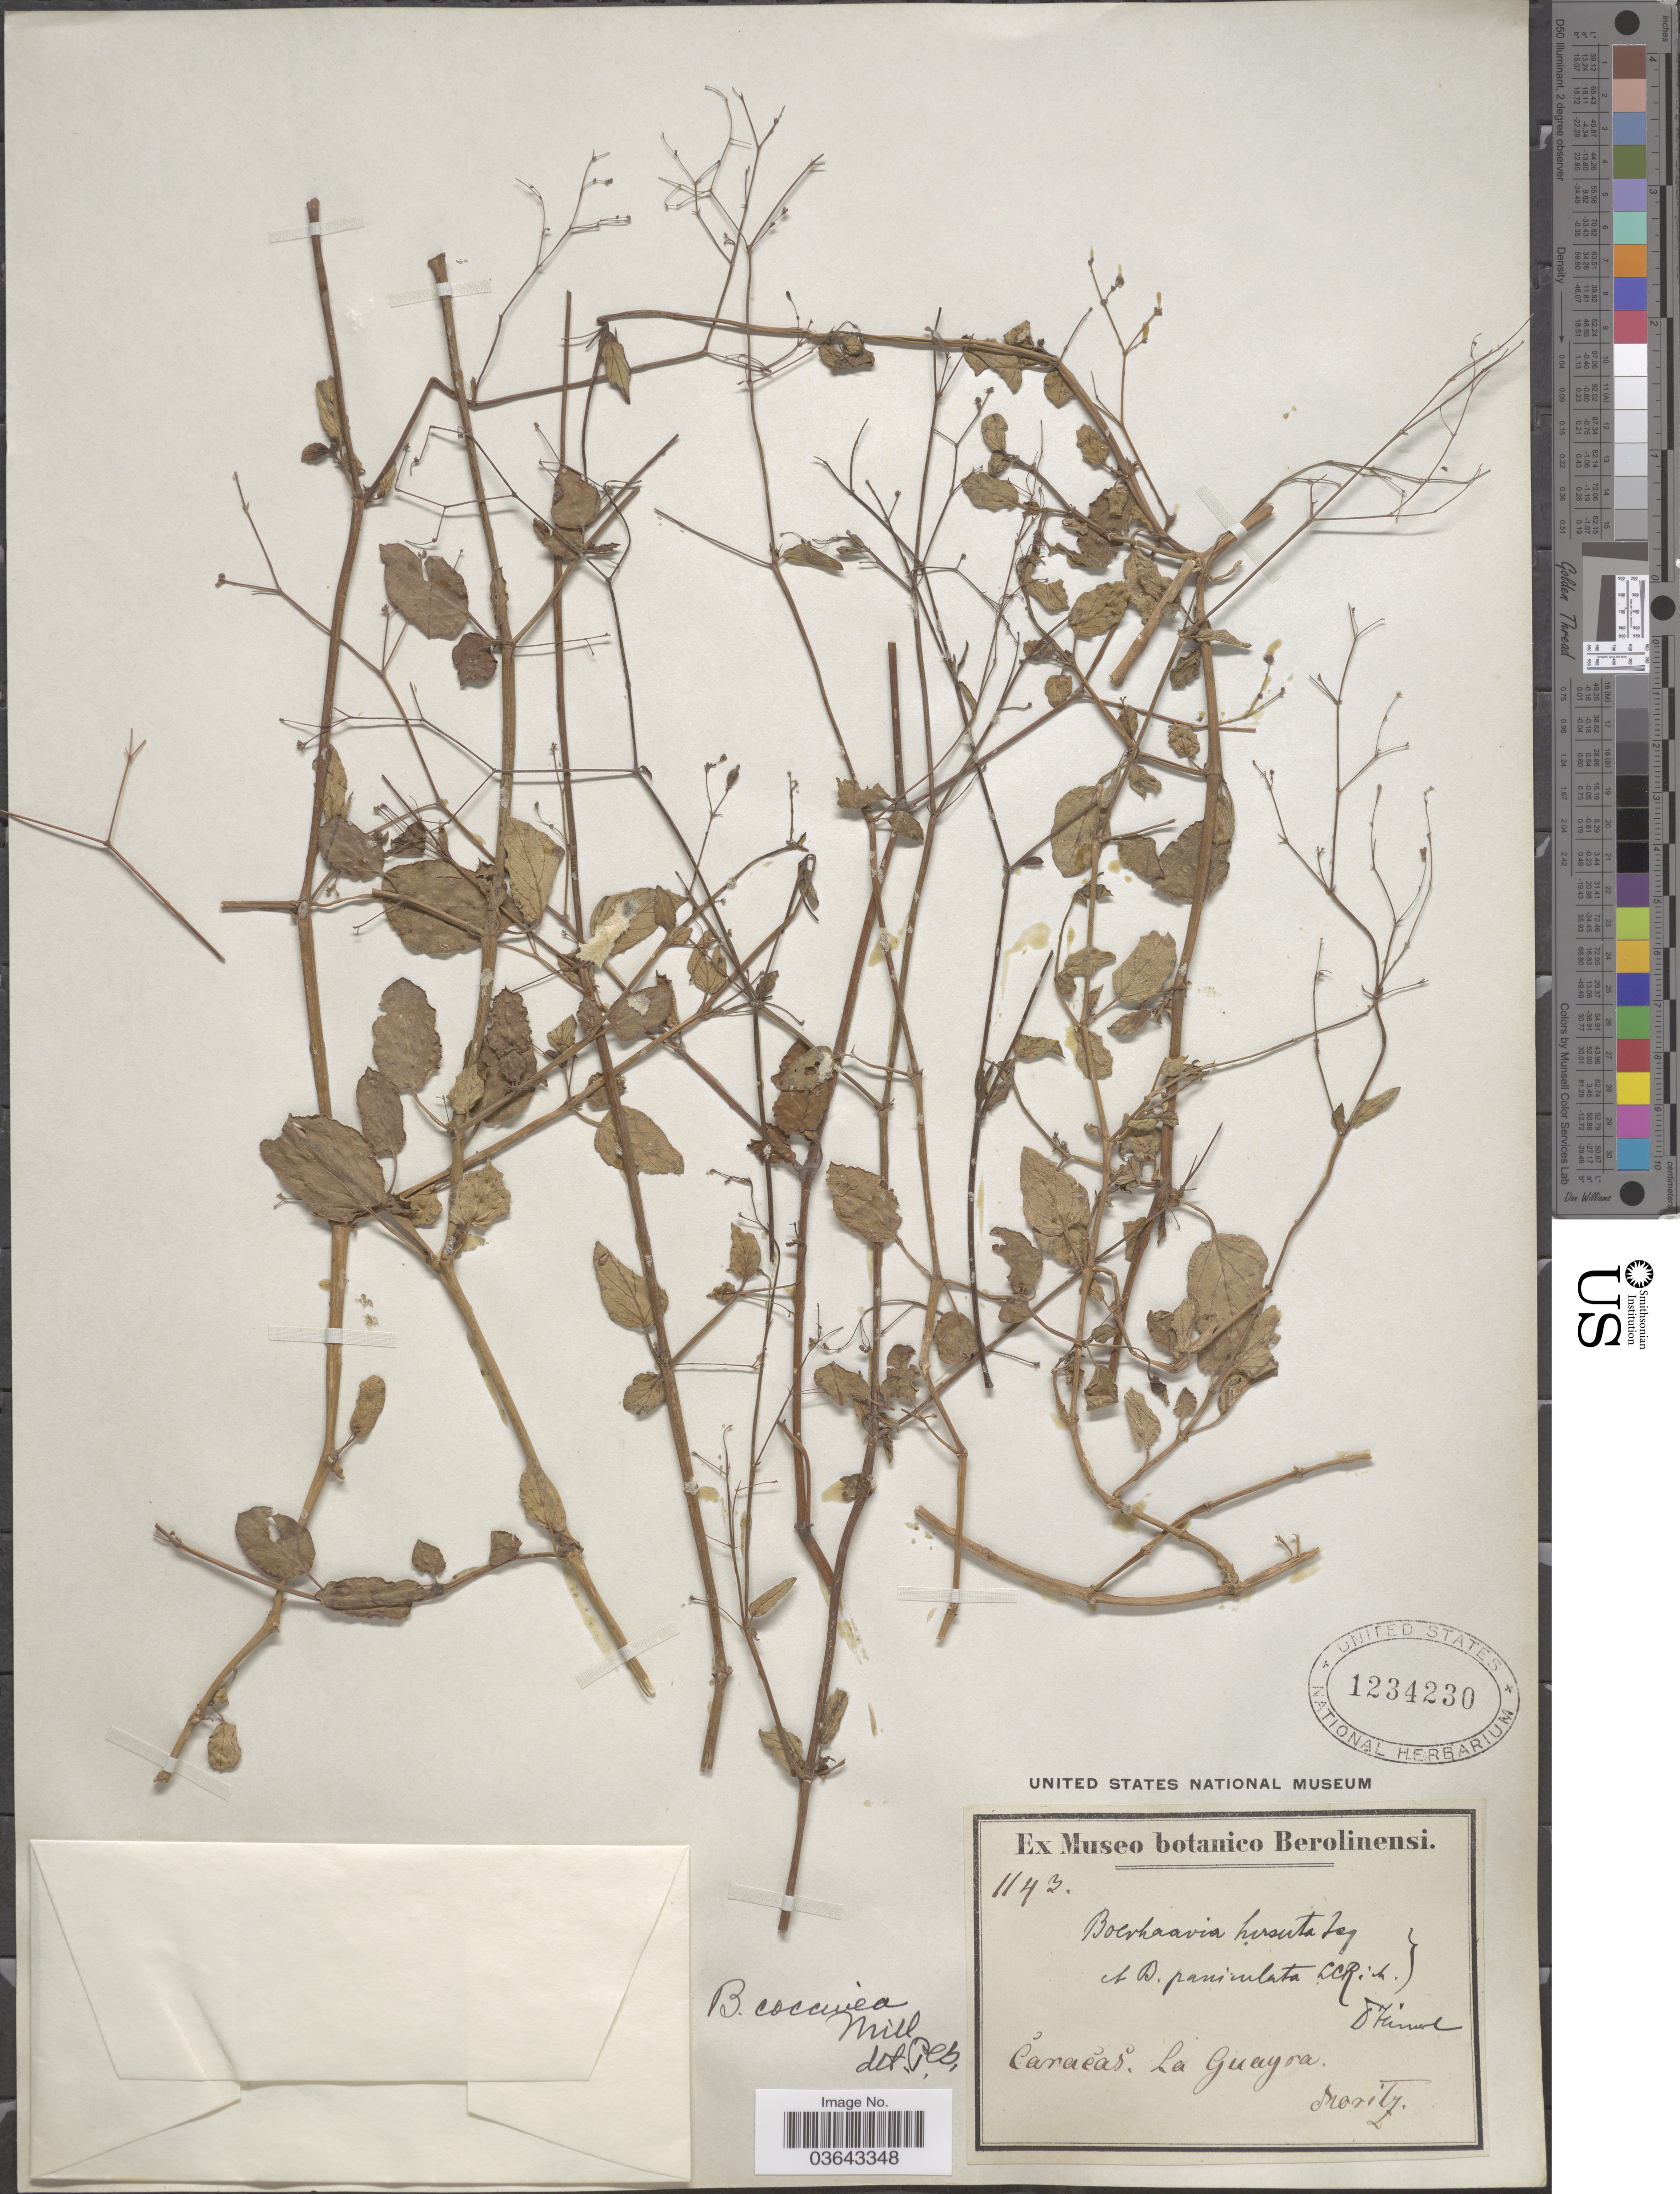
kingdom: Plantae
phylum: Tracheophyta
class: Magnoliopsida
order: Caryophyllales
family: Nyctaginaceae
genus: Boerhavia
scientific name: Boerhavia diffusa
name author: L.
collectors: Moritz, --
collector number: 1143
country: Venezuela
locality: Caracas. La Guayra.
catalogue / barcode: US 1234230